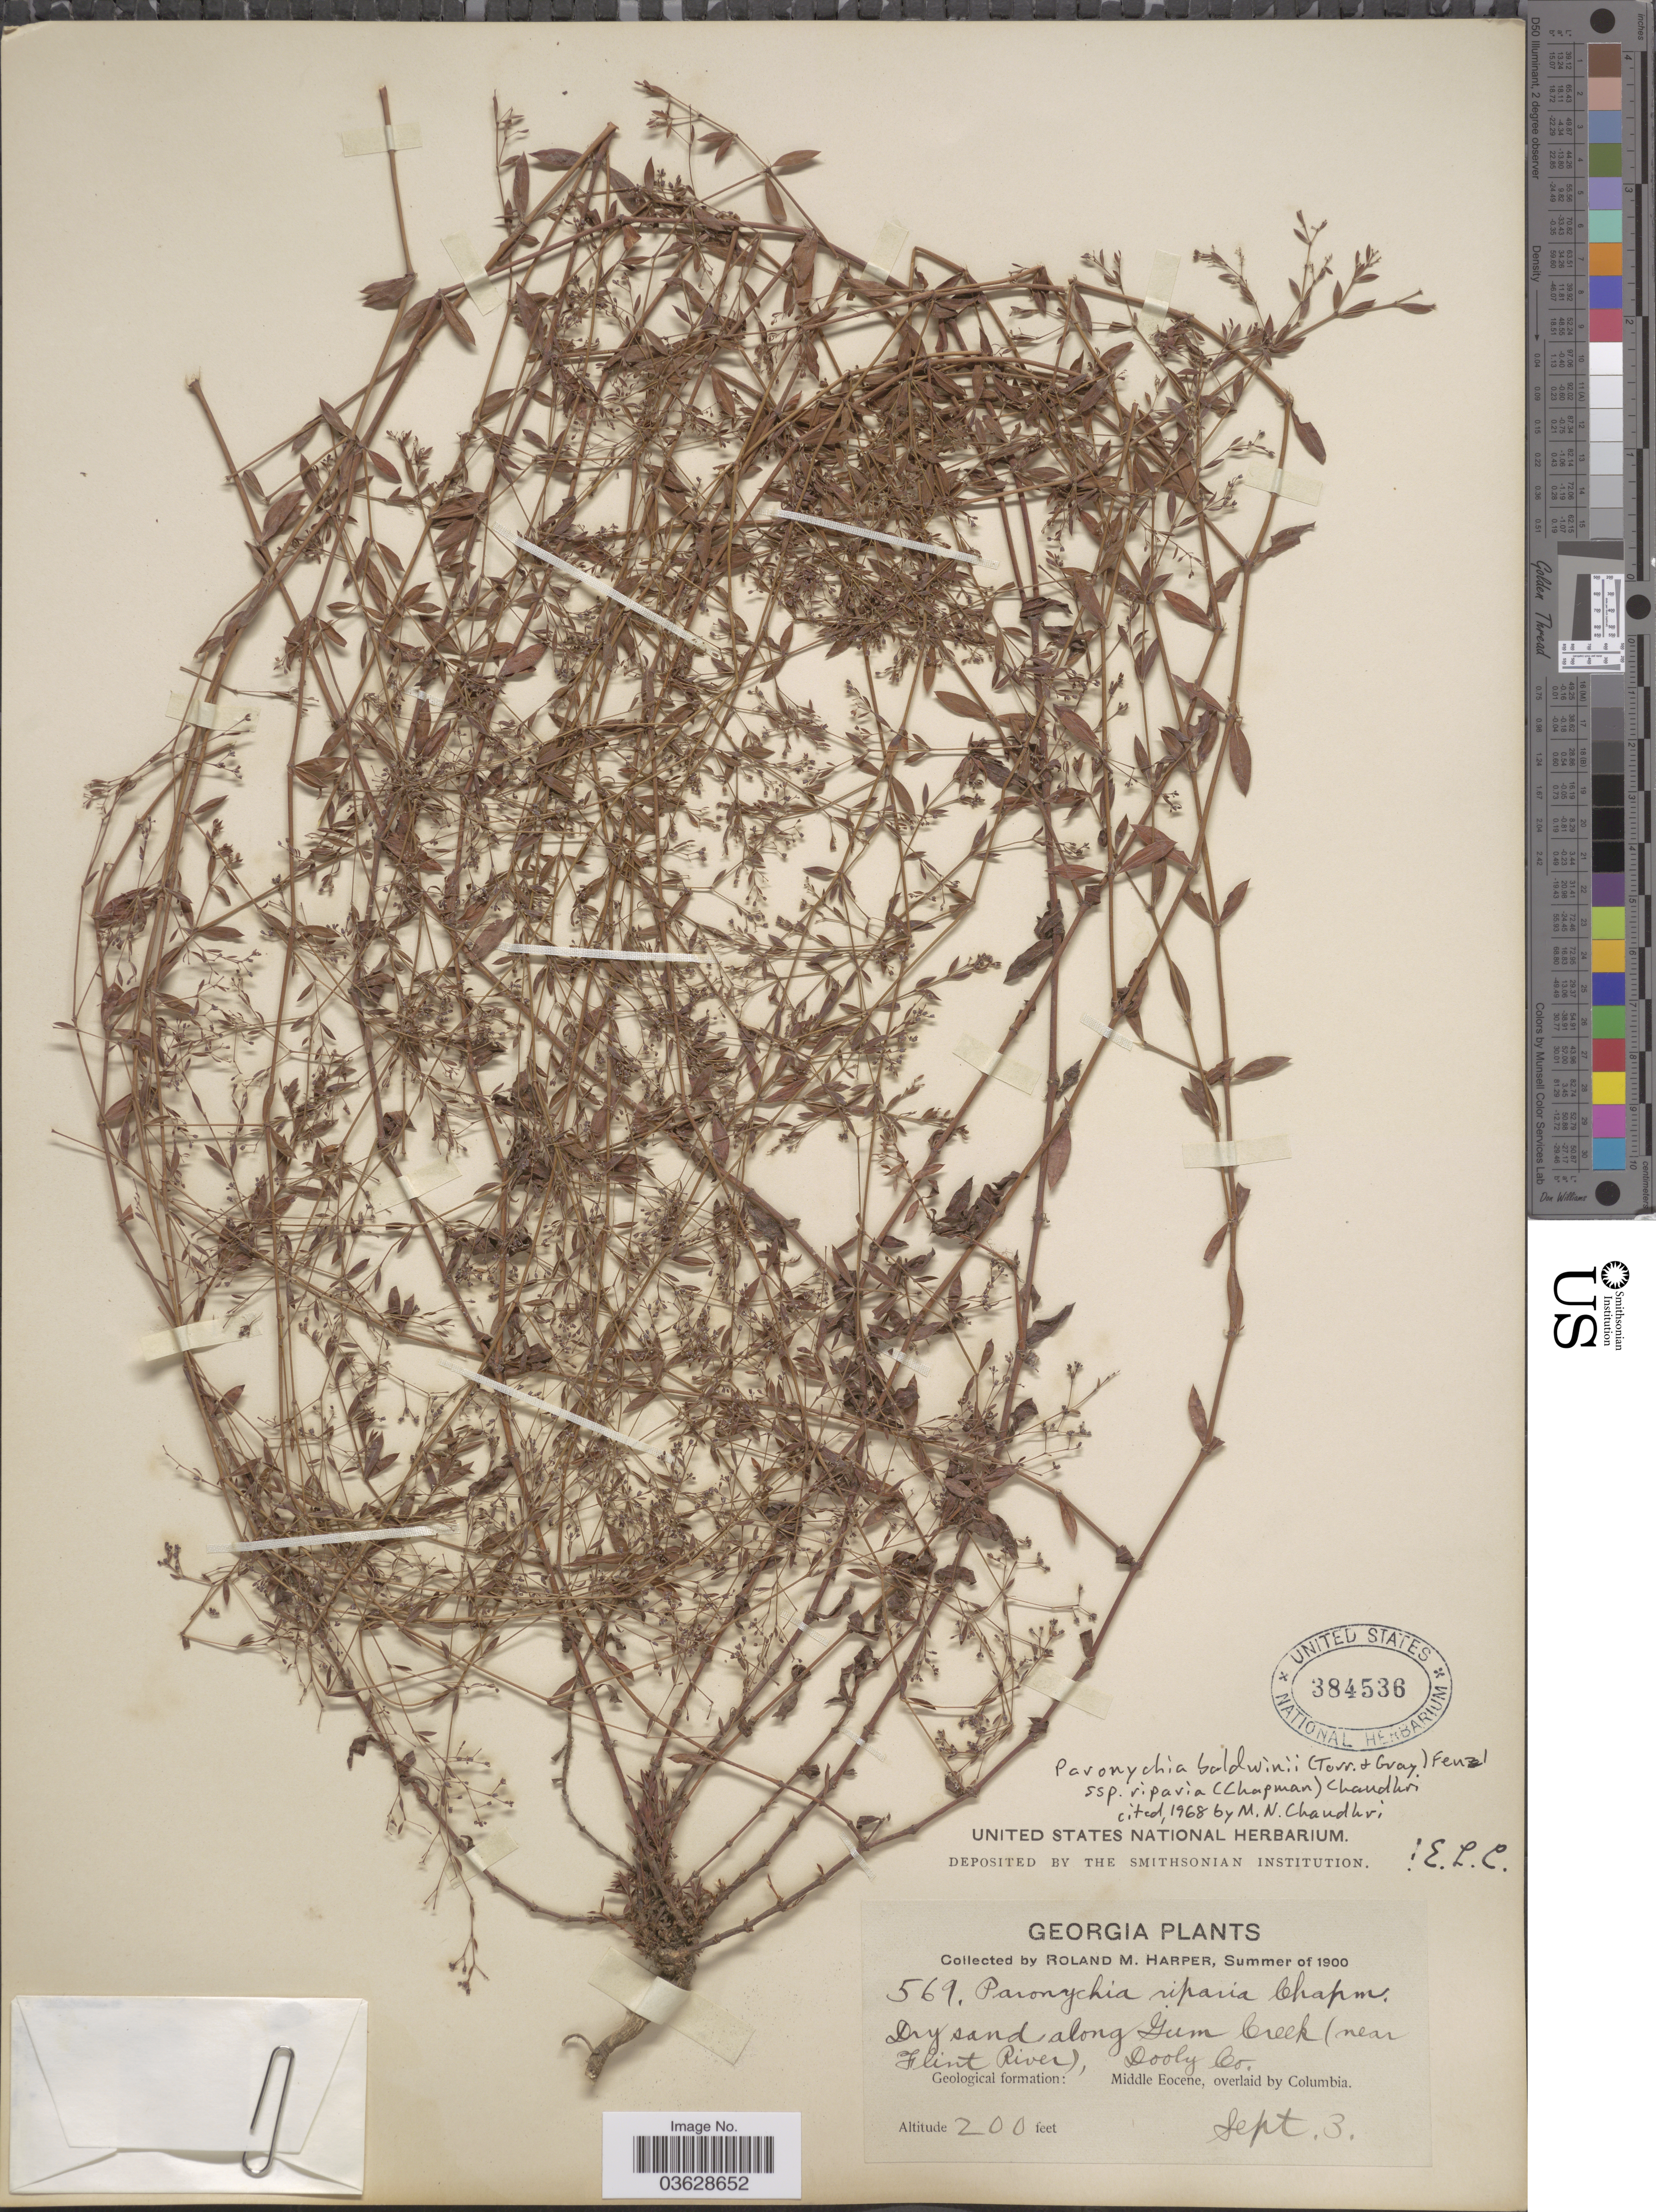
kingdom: Plantae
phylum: Tracheophyta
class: Magnoliopsida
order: Caryophyllales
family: Caryophyllaceae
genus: Paronychia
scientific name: Paronychia baldwinii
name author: (A. Gray & Torr.) Fenzl ex Walp.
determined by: Strong, Mark T., (BOT), Smithsonian Institution - National Museum of Natural History (UNITED STATES)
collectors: R. M. Harper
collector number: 569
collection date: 1900-09-03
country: United States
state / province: Georgia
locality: Along Gum Creek (near Flint River), Dooly Co. Geological formation: Middle Eocene, overlaid by Columbia.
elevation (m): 61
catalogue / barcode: US 384536